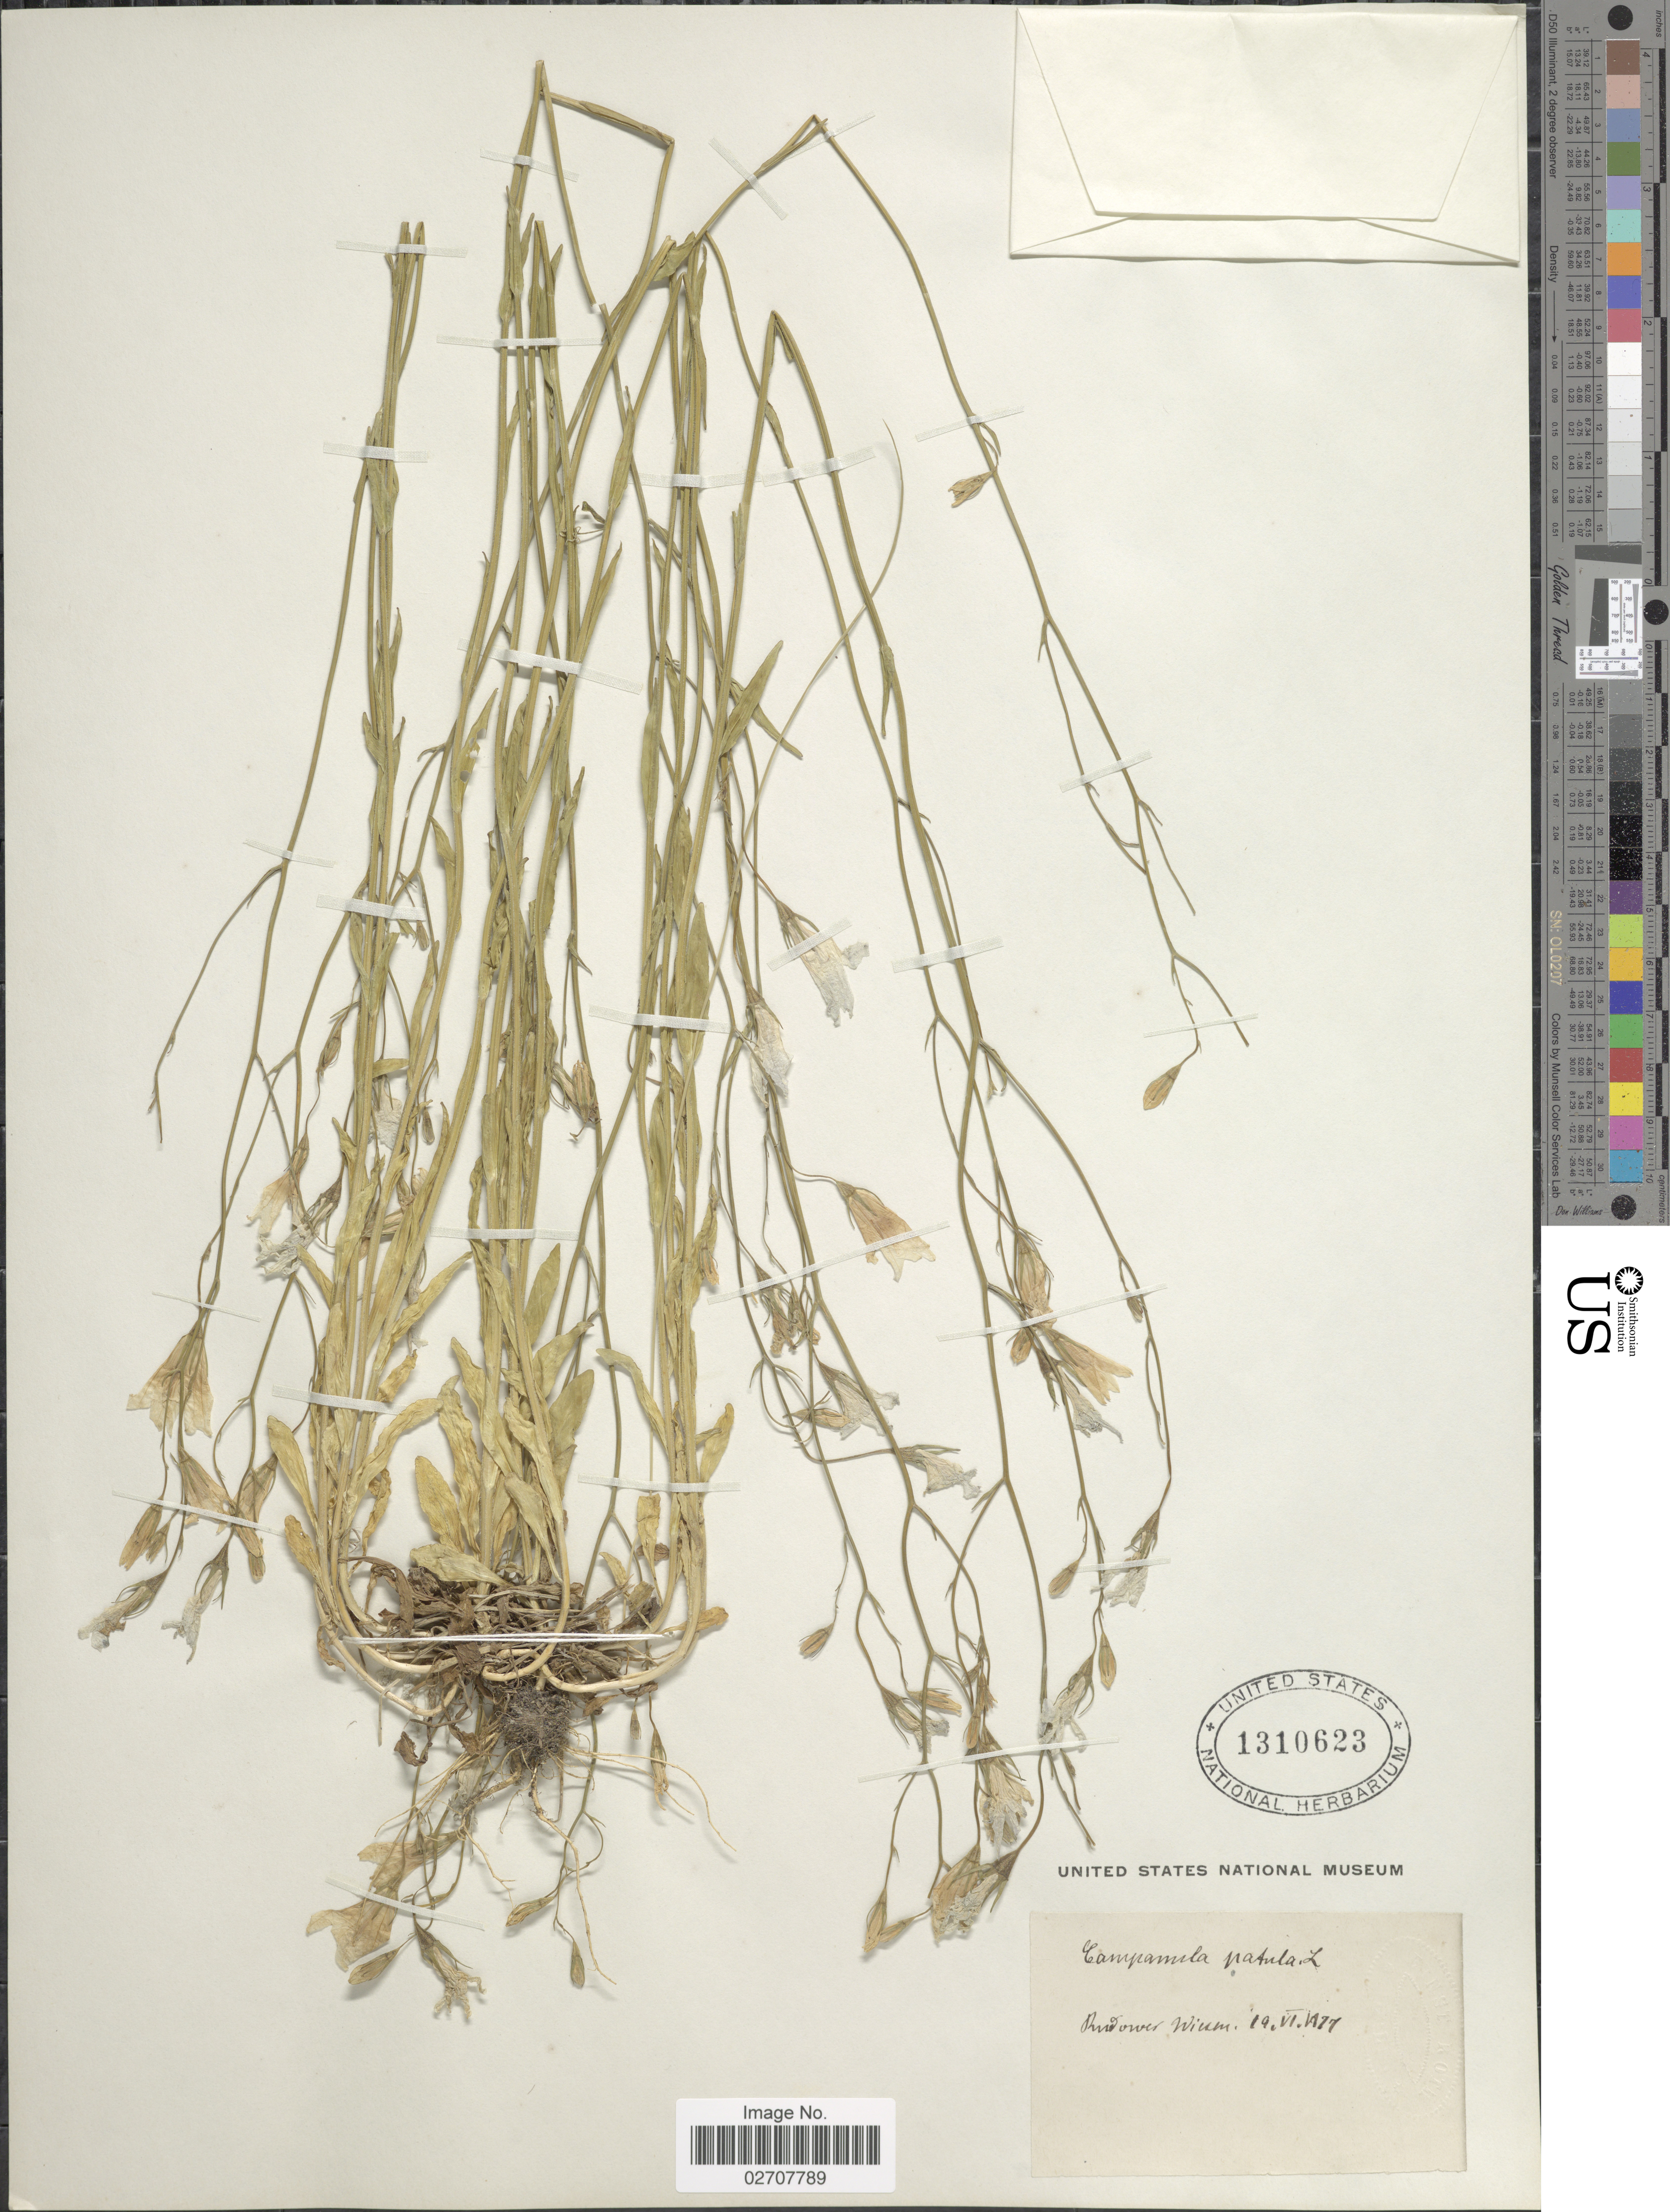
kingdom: Plantae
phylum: Tracheophyta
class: Magnoliopsida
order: Asterales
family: Campanulaceae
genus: Campanula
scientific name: Campanula patula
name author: L.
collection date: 1911-06-19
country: Germany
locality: Rudower Wium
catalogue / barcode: US 1310623